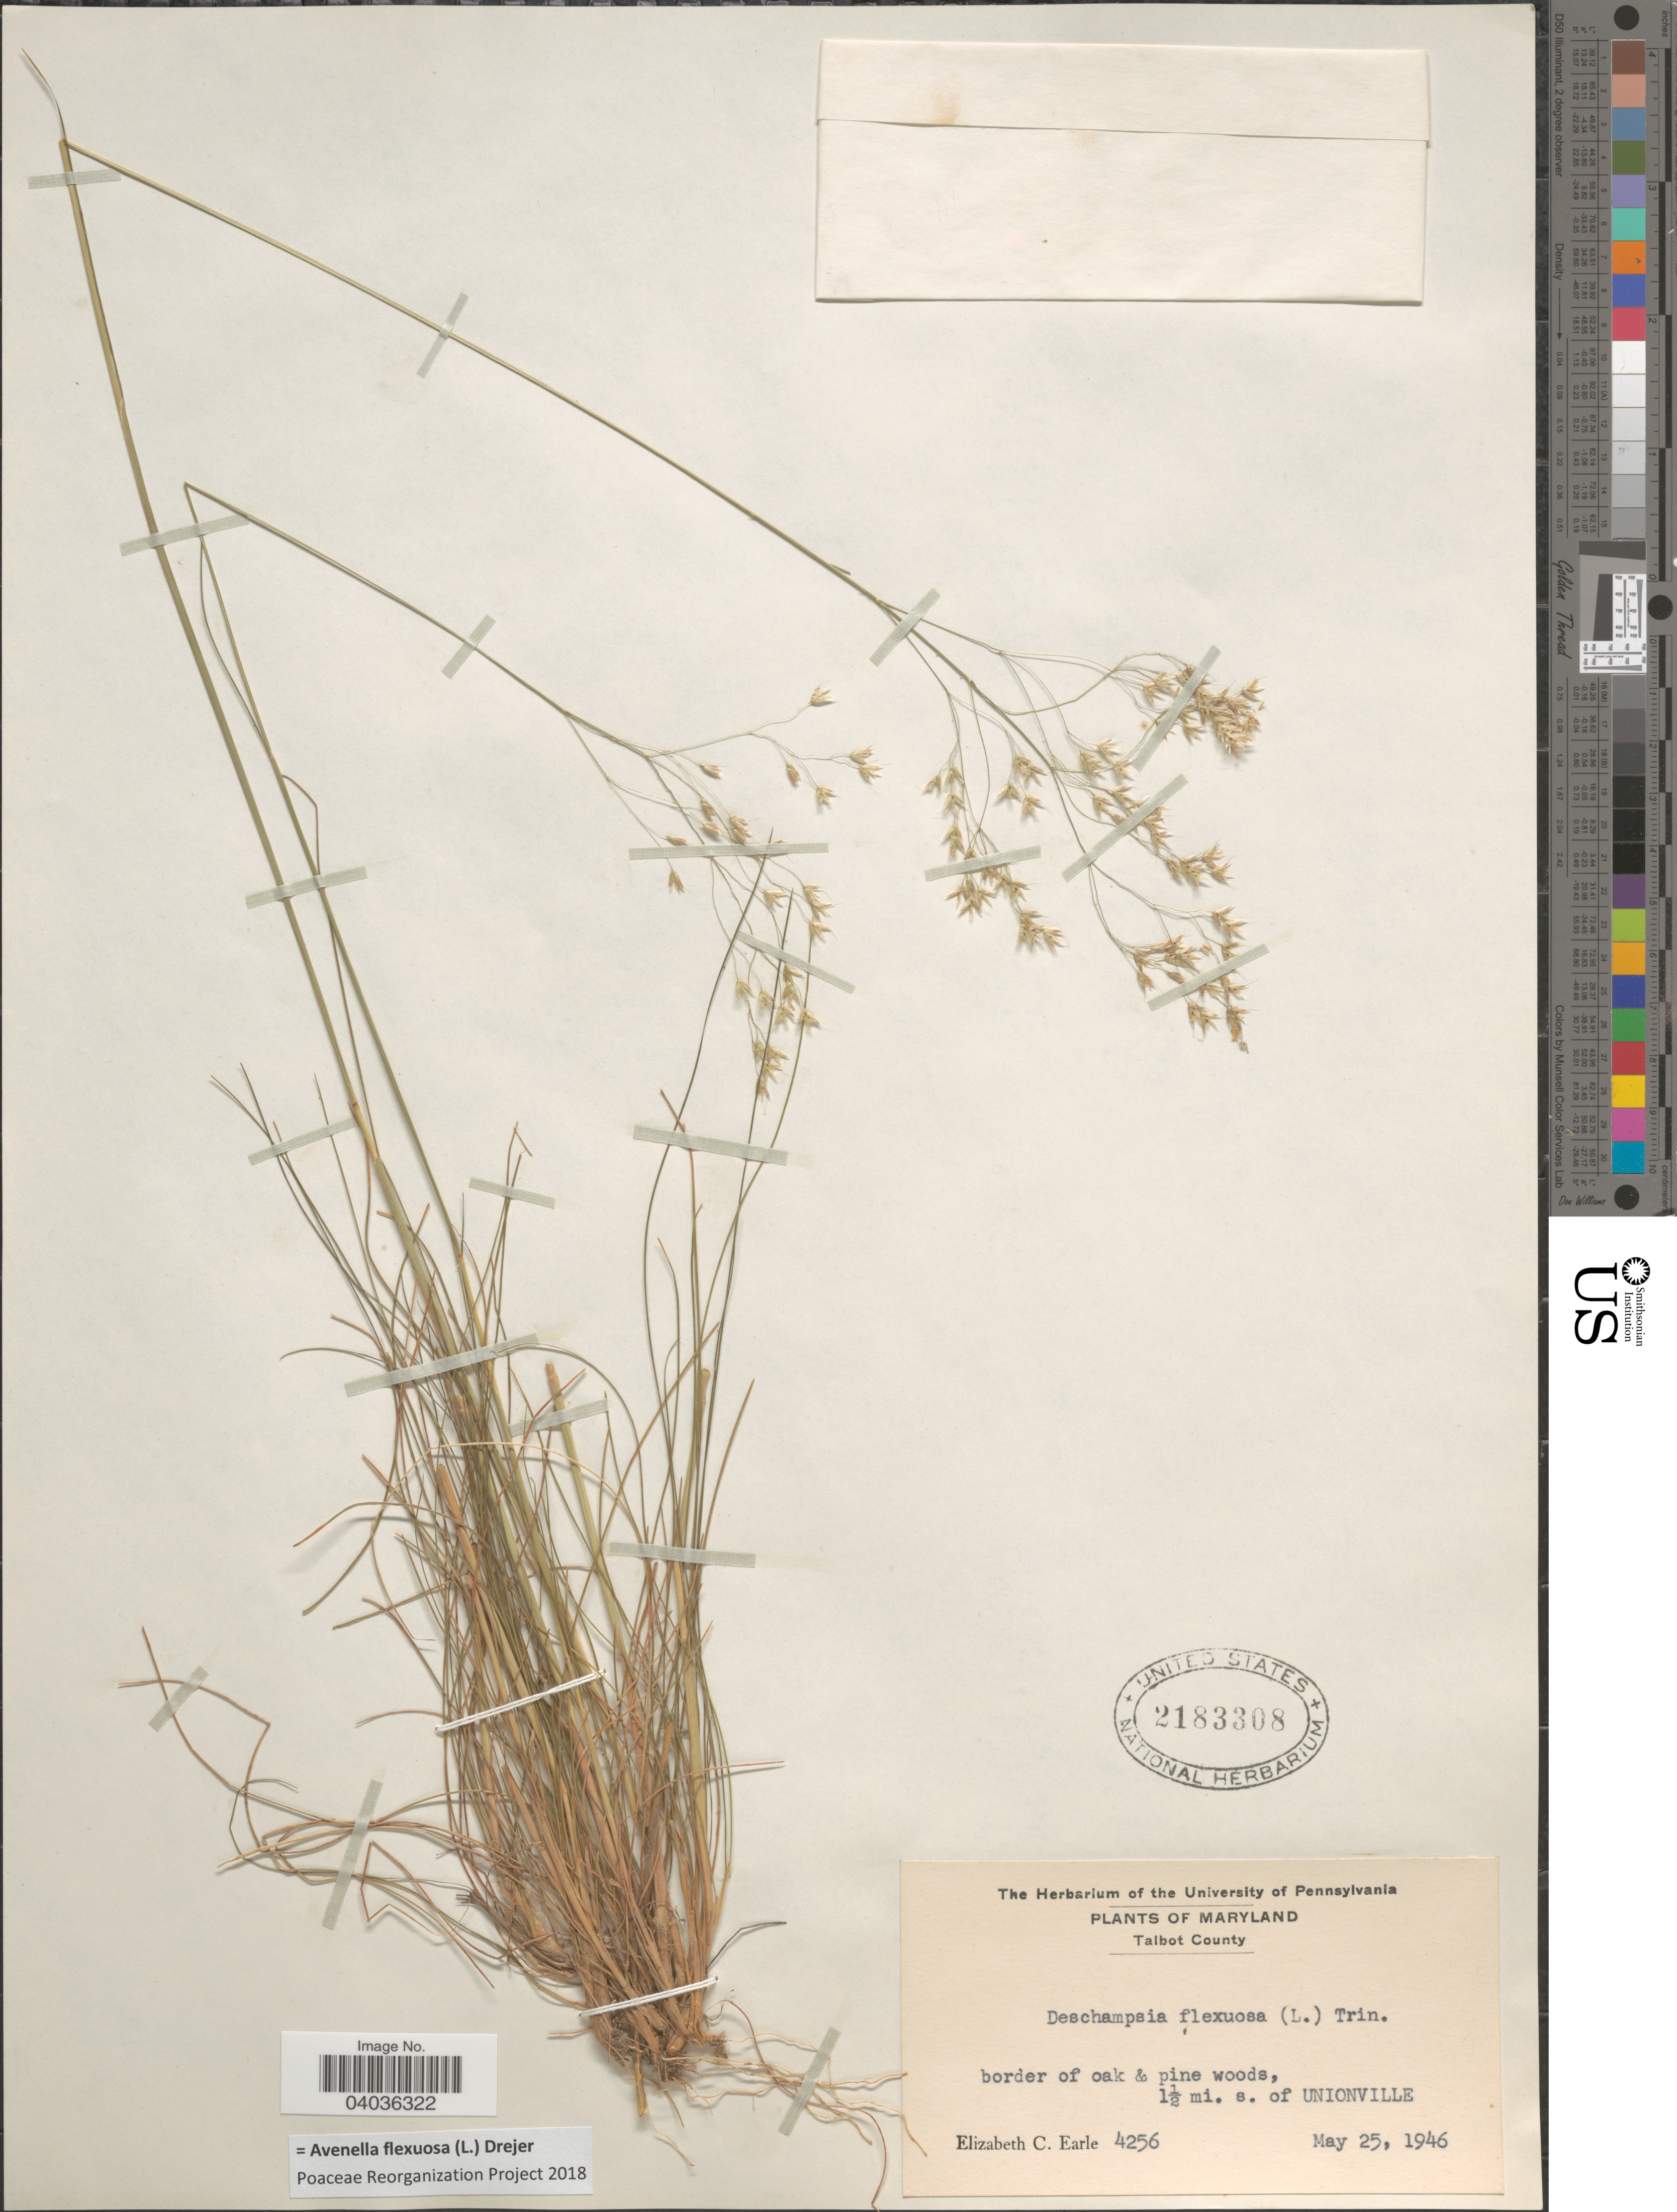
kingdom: Plantae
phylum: Tracheophyta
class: Liliopsida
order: Poales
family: Poaceae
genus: Avenella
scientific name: Avenella flexuosa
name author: (L.) Drejer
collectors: E. C. Earle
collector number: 4256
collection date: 1946-05-25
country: United States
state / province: Maryland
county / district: Talbot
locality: Talbot County. Border of oak & pine woods, 1½ mi. s. of Unionville.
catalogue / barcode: US 2183308